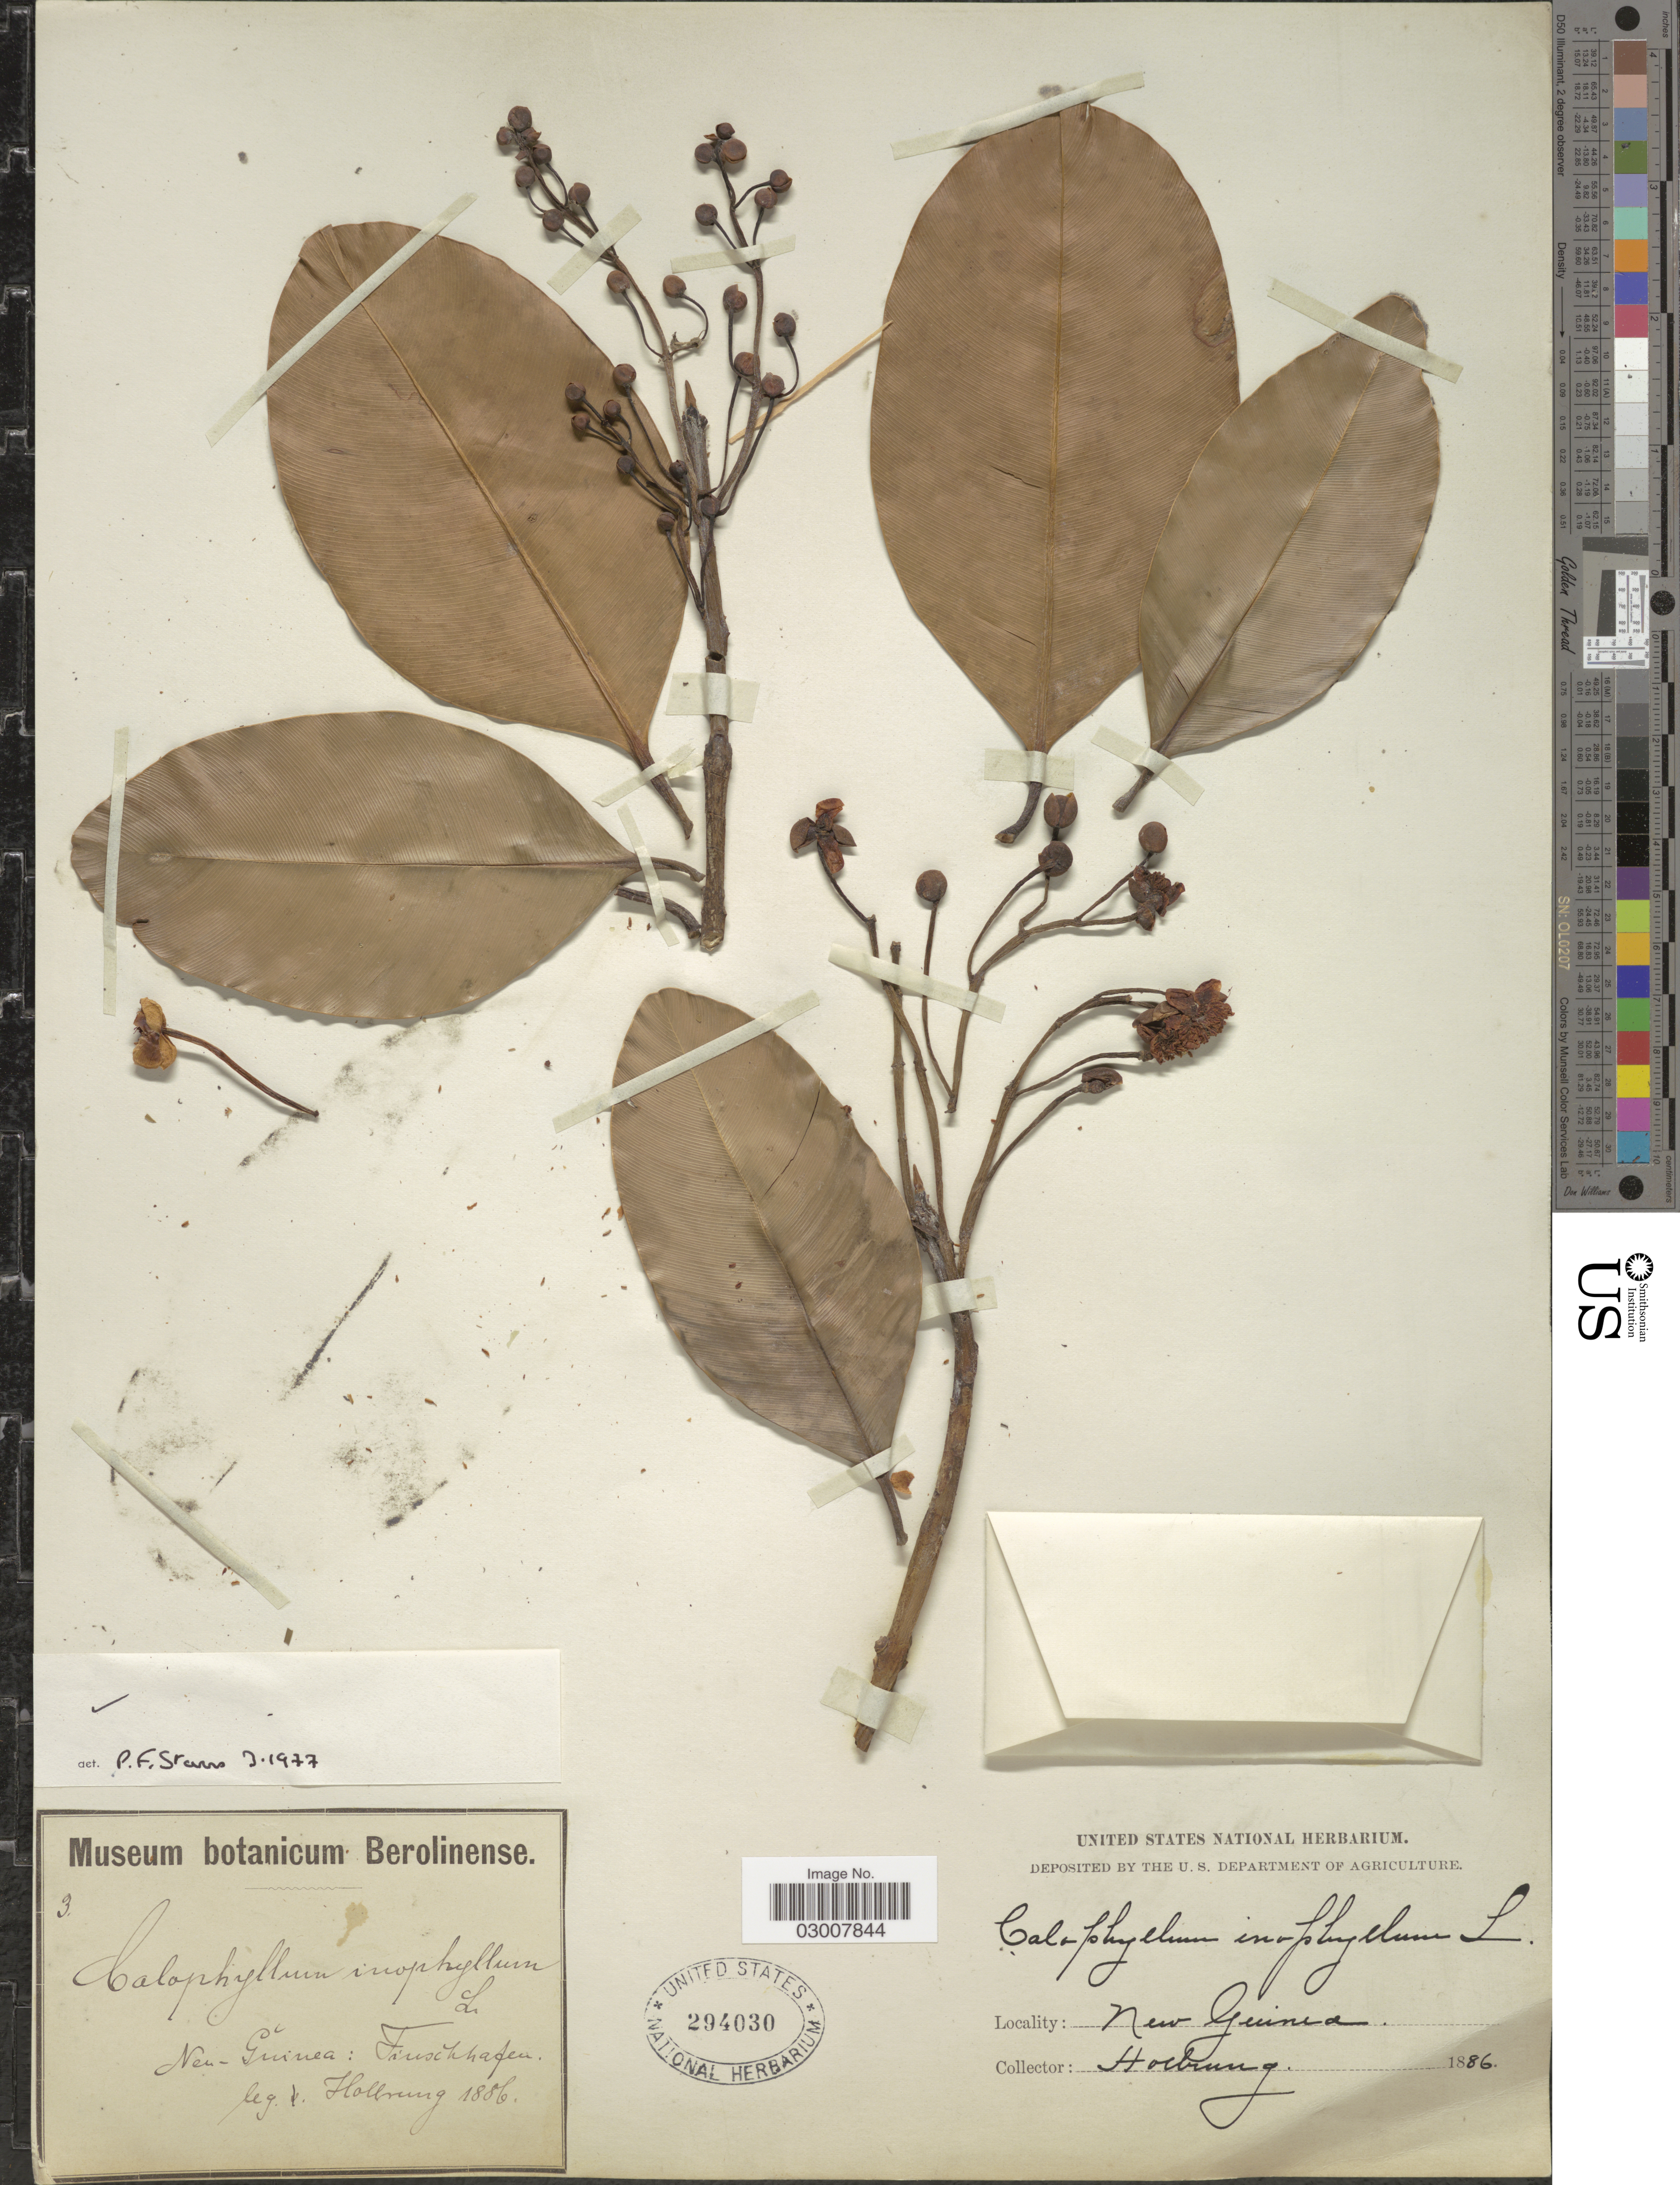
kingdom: Plantae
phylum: Tracheophyta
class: Magnoliopsida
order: Malpighiales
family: Calophyllaceae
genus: Calophyllum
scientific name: Calophyllum inophyllum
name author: L.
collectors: Hollrung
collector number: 3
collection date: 1886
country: Papua New Guinea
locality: New Guinea: Fiuschhafen.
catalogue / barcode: US 294030